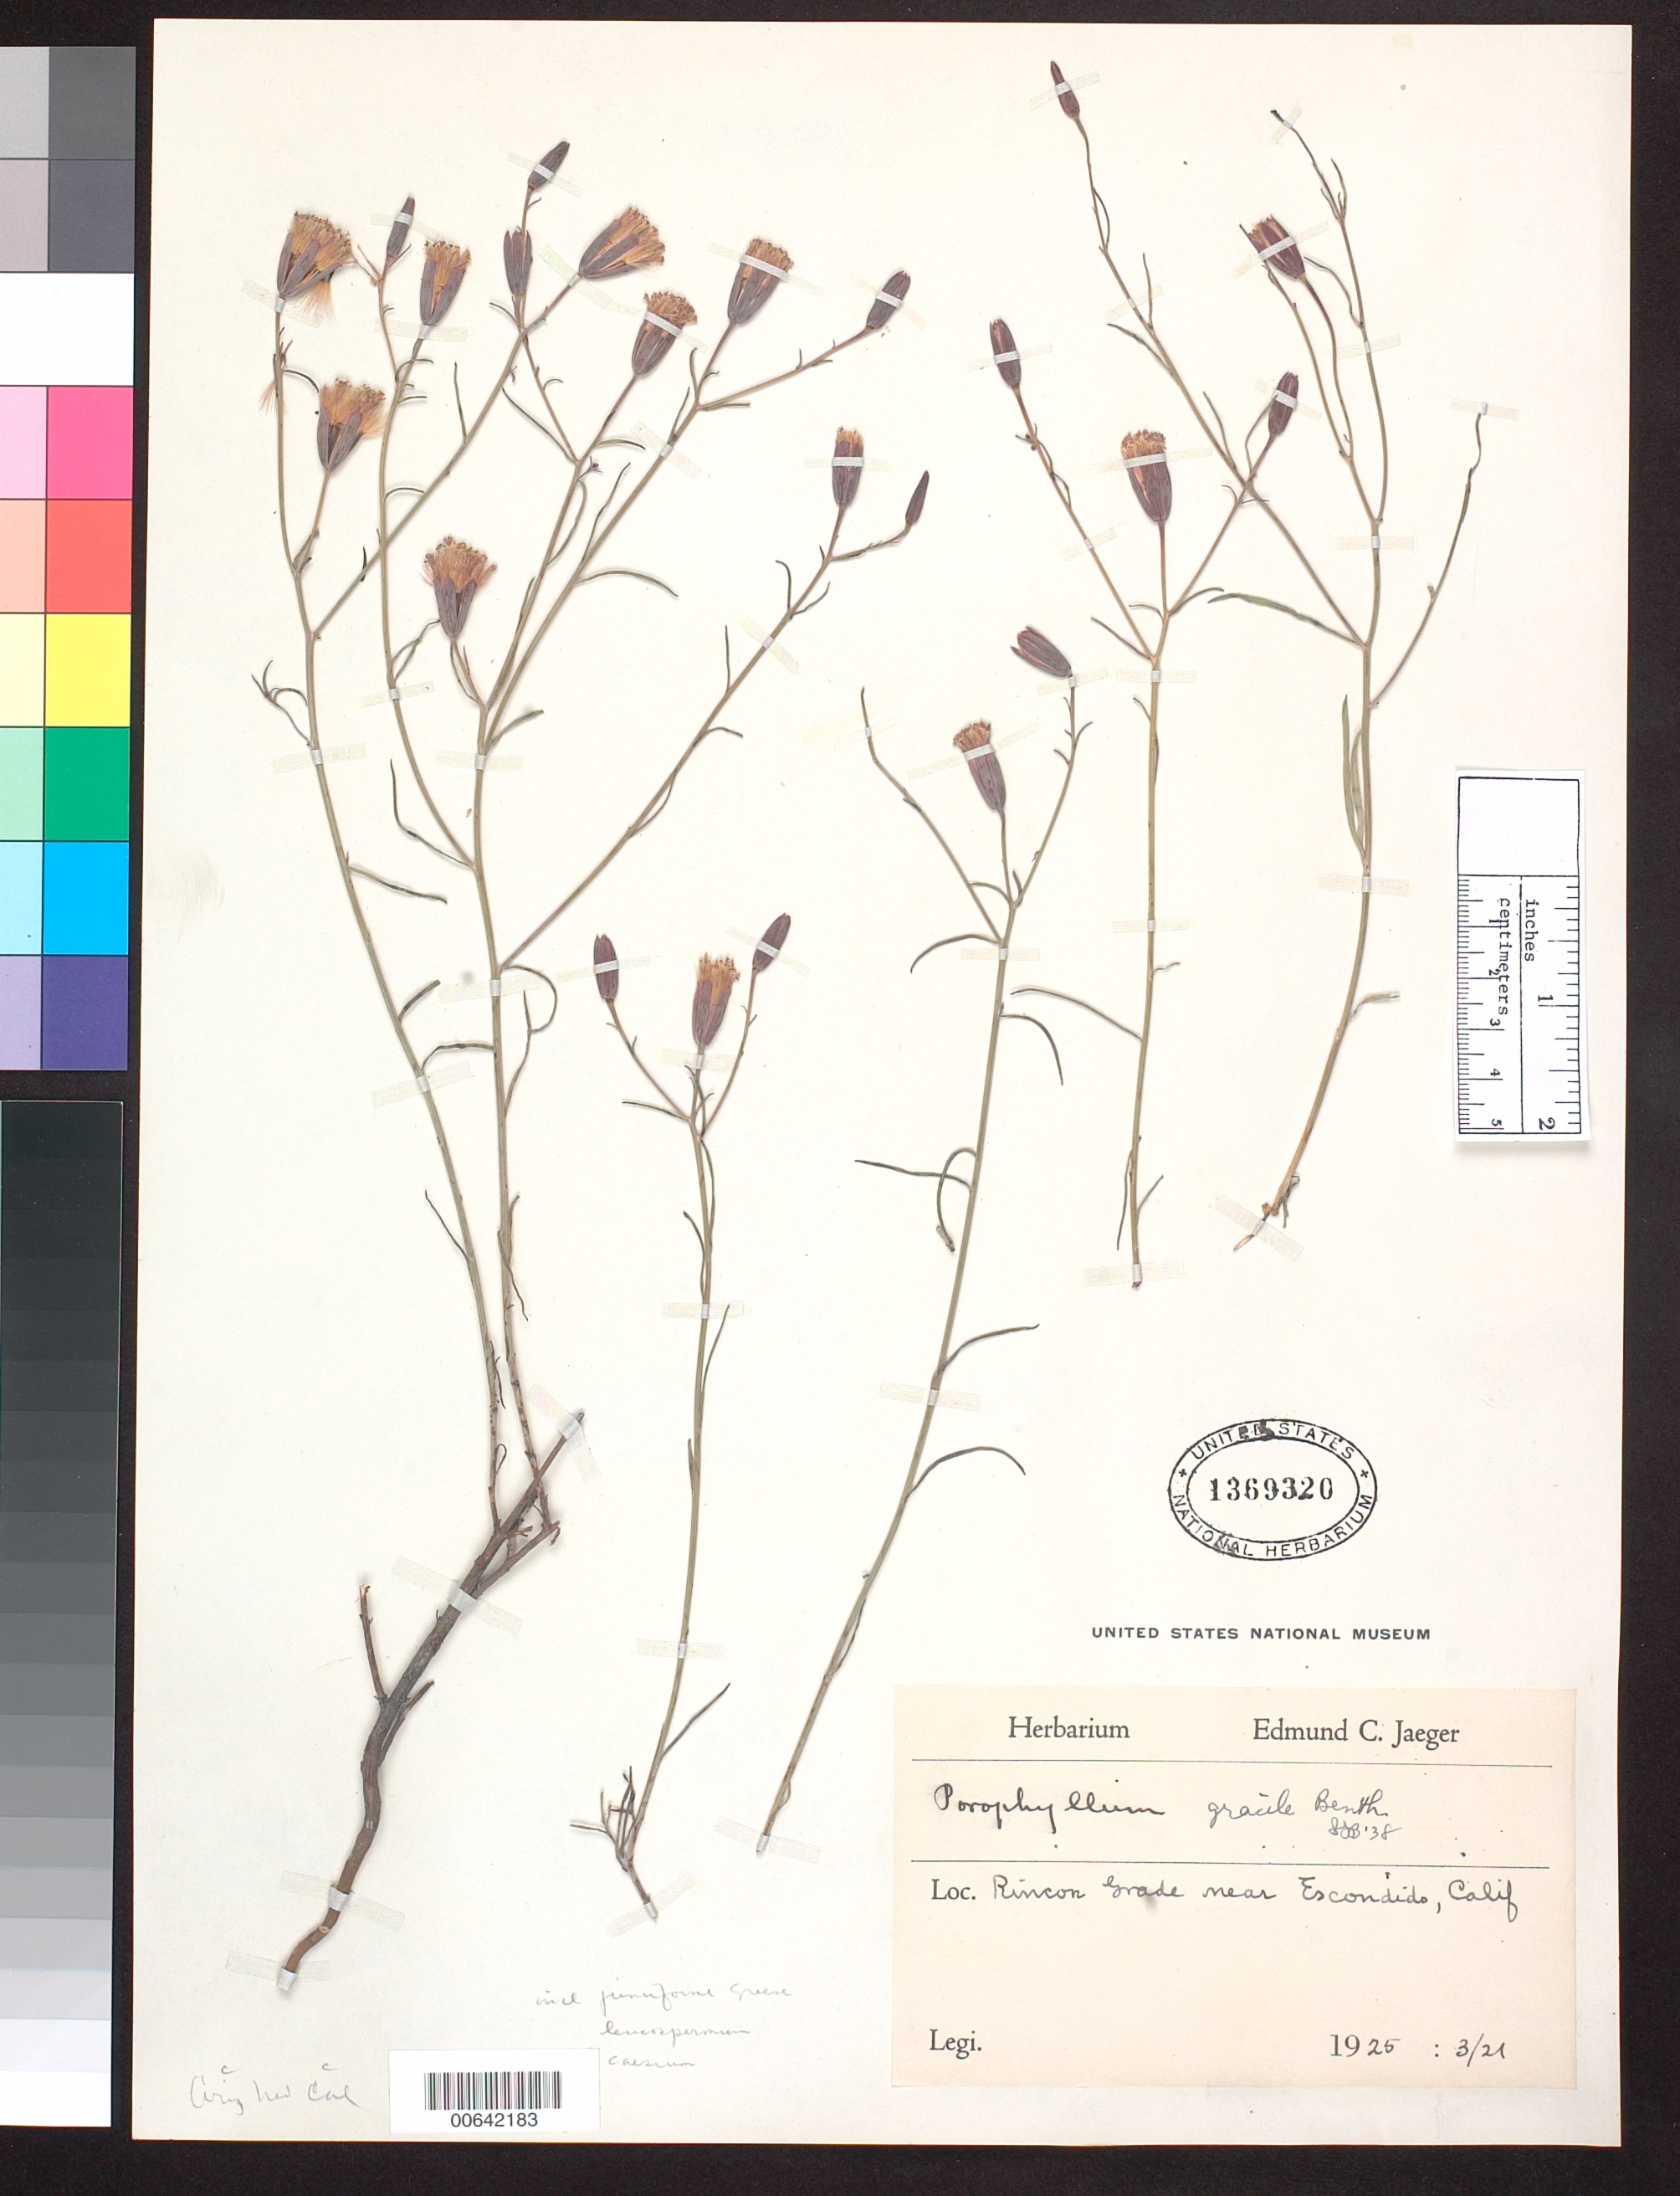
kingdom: Plantae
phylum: Tracheophyta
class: Magnoliopsida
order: Asterales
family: Asteraceae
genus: Porophyllum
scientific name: Porophyllum gracile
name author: Benth.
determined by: Blake, Sydney F.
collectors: E. Jaeger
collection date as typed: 21 Mar 1925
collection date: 1925-03-21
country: United States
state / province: California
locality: Rincon Grade near Escondido.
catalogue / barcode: US 1369320